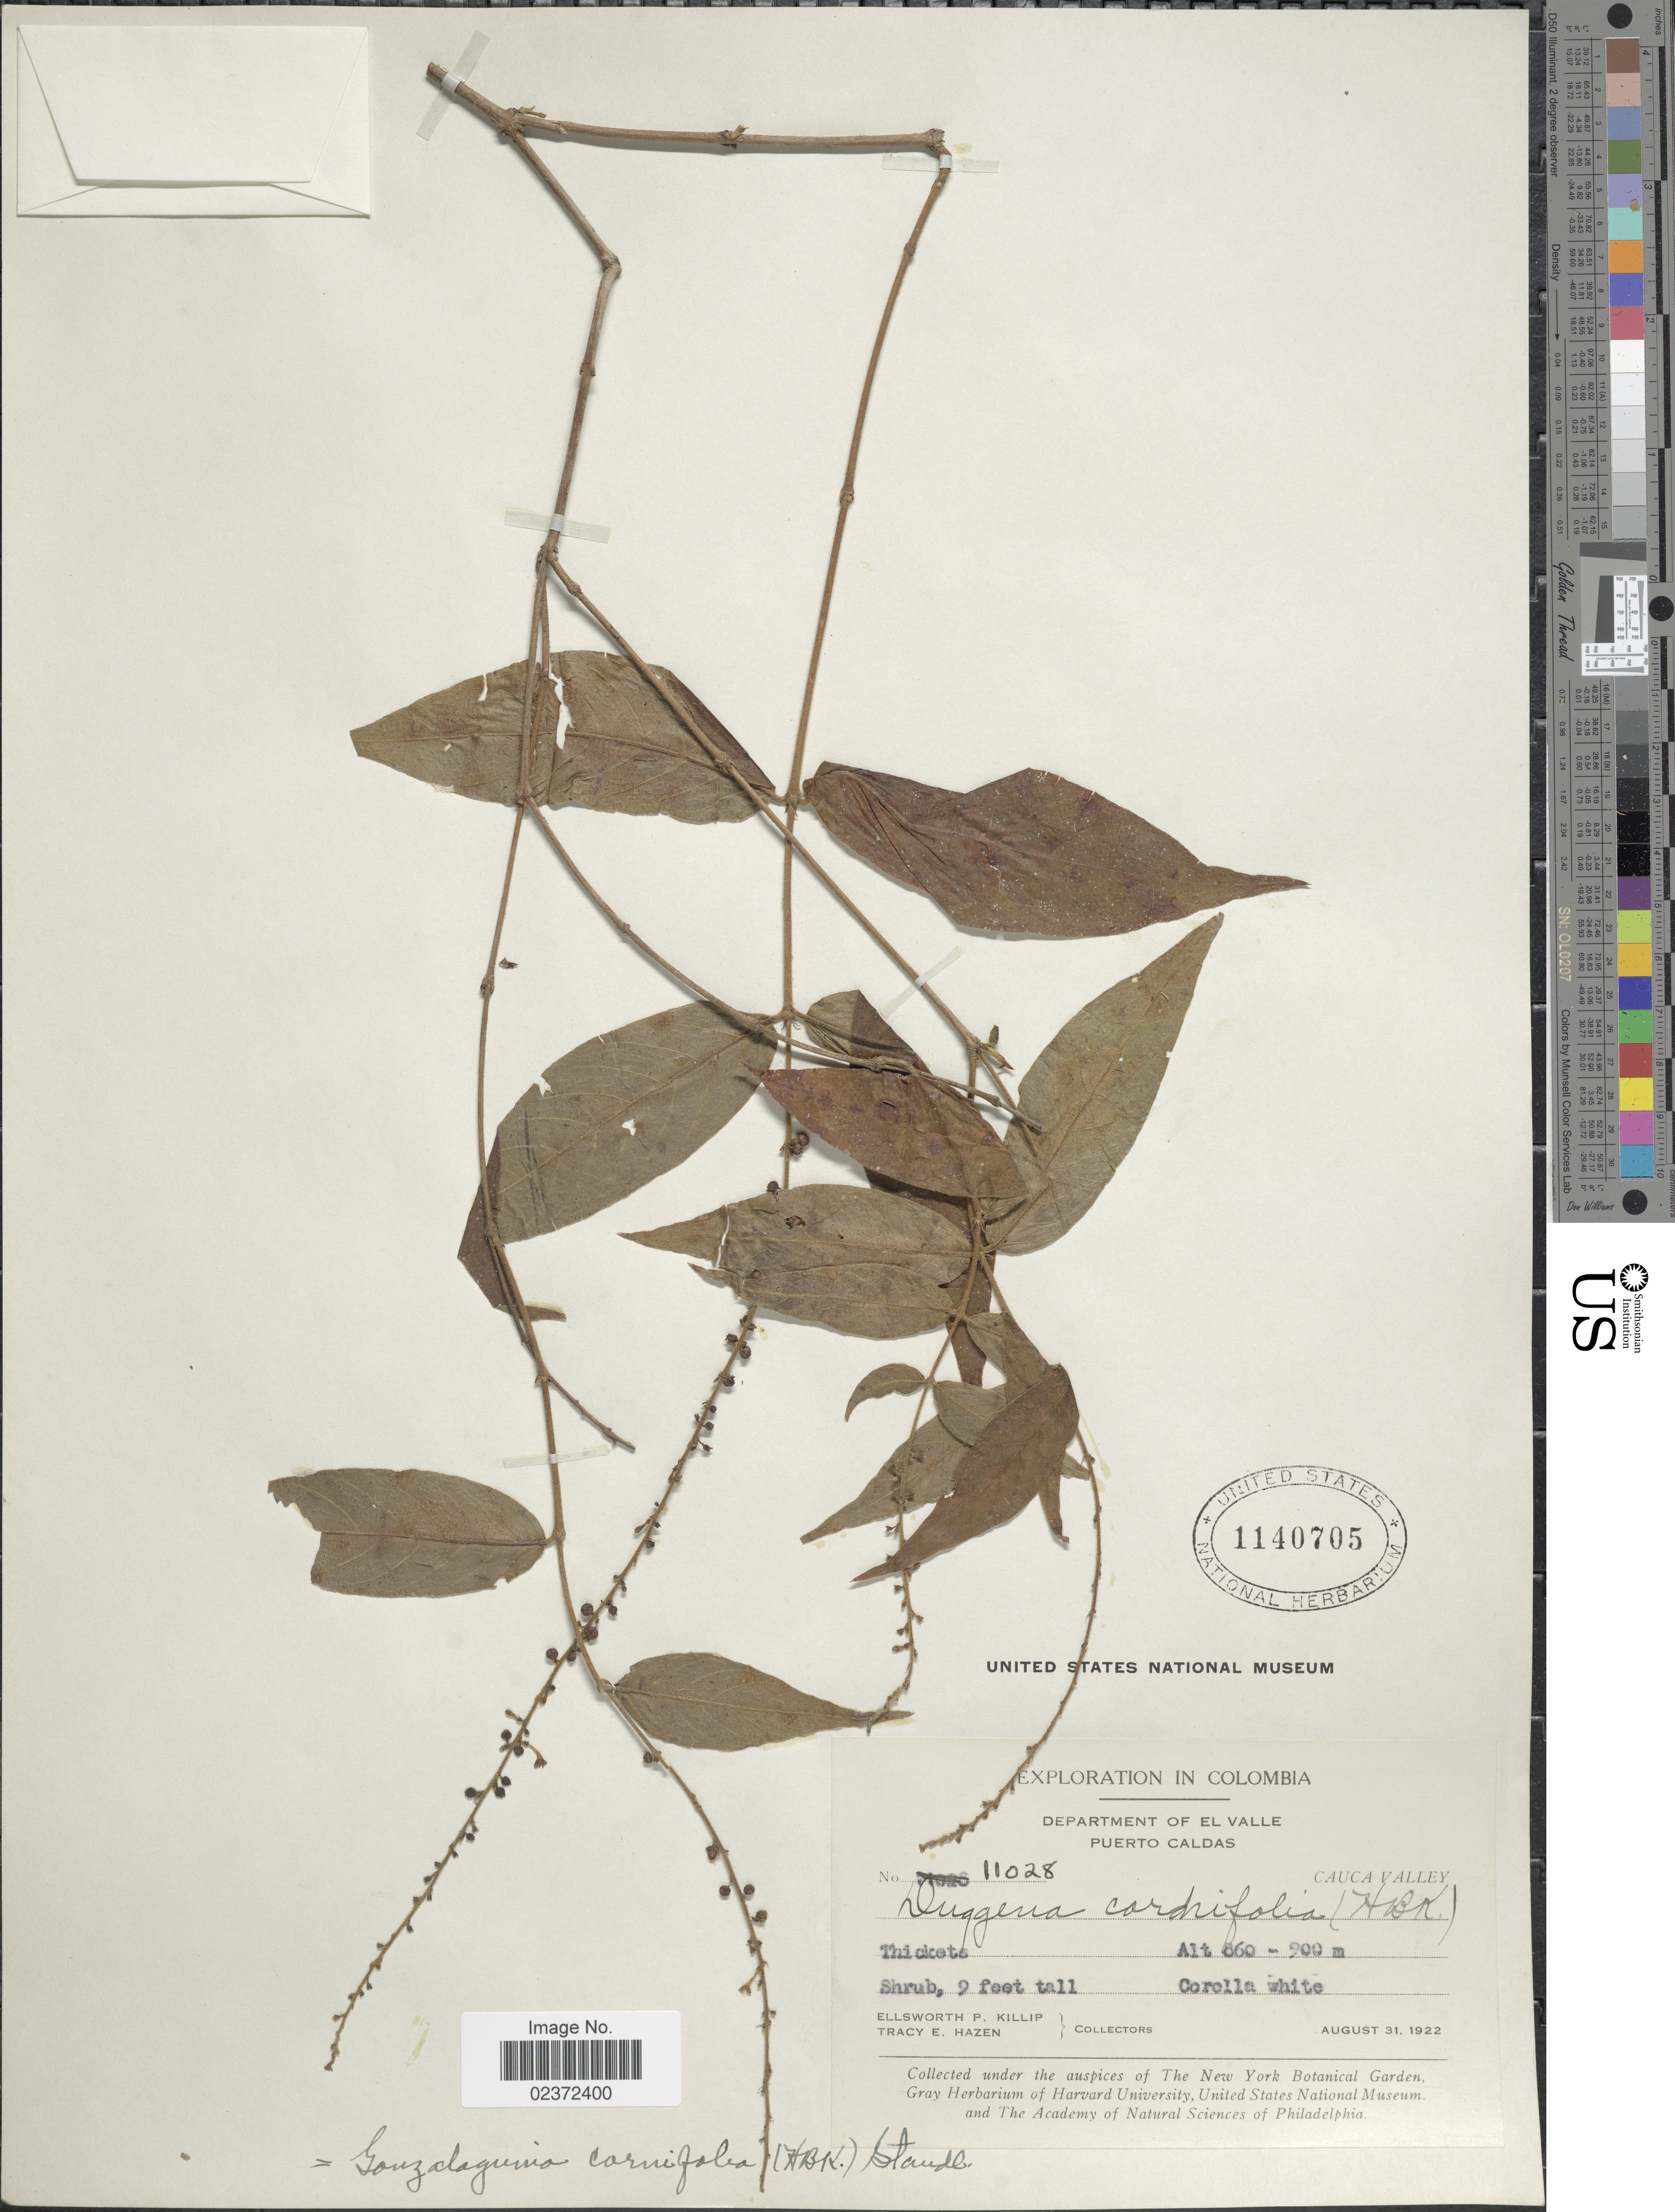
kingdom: Plantae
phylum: Tracheophyta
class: Magnoliopsida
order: Gentianales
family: Rubiaceae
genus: Gonzalagunia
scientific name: Gonzalagunia cornifolia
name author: (Kunth) Standl.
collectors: E. P. Killip & T. E. Hazen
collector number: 11028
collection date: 1922-08-31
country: Colombia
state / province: Cauca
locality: Department of El Valle, Puerto Caldas, Cauca Valley, Thickets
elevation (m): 860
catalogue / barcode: US 1140705